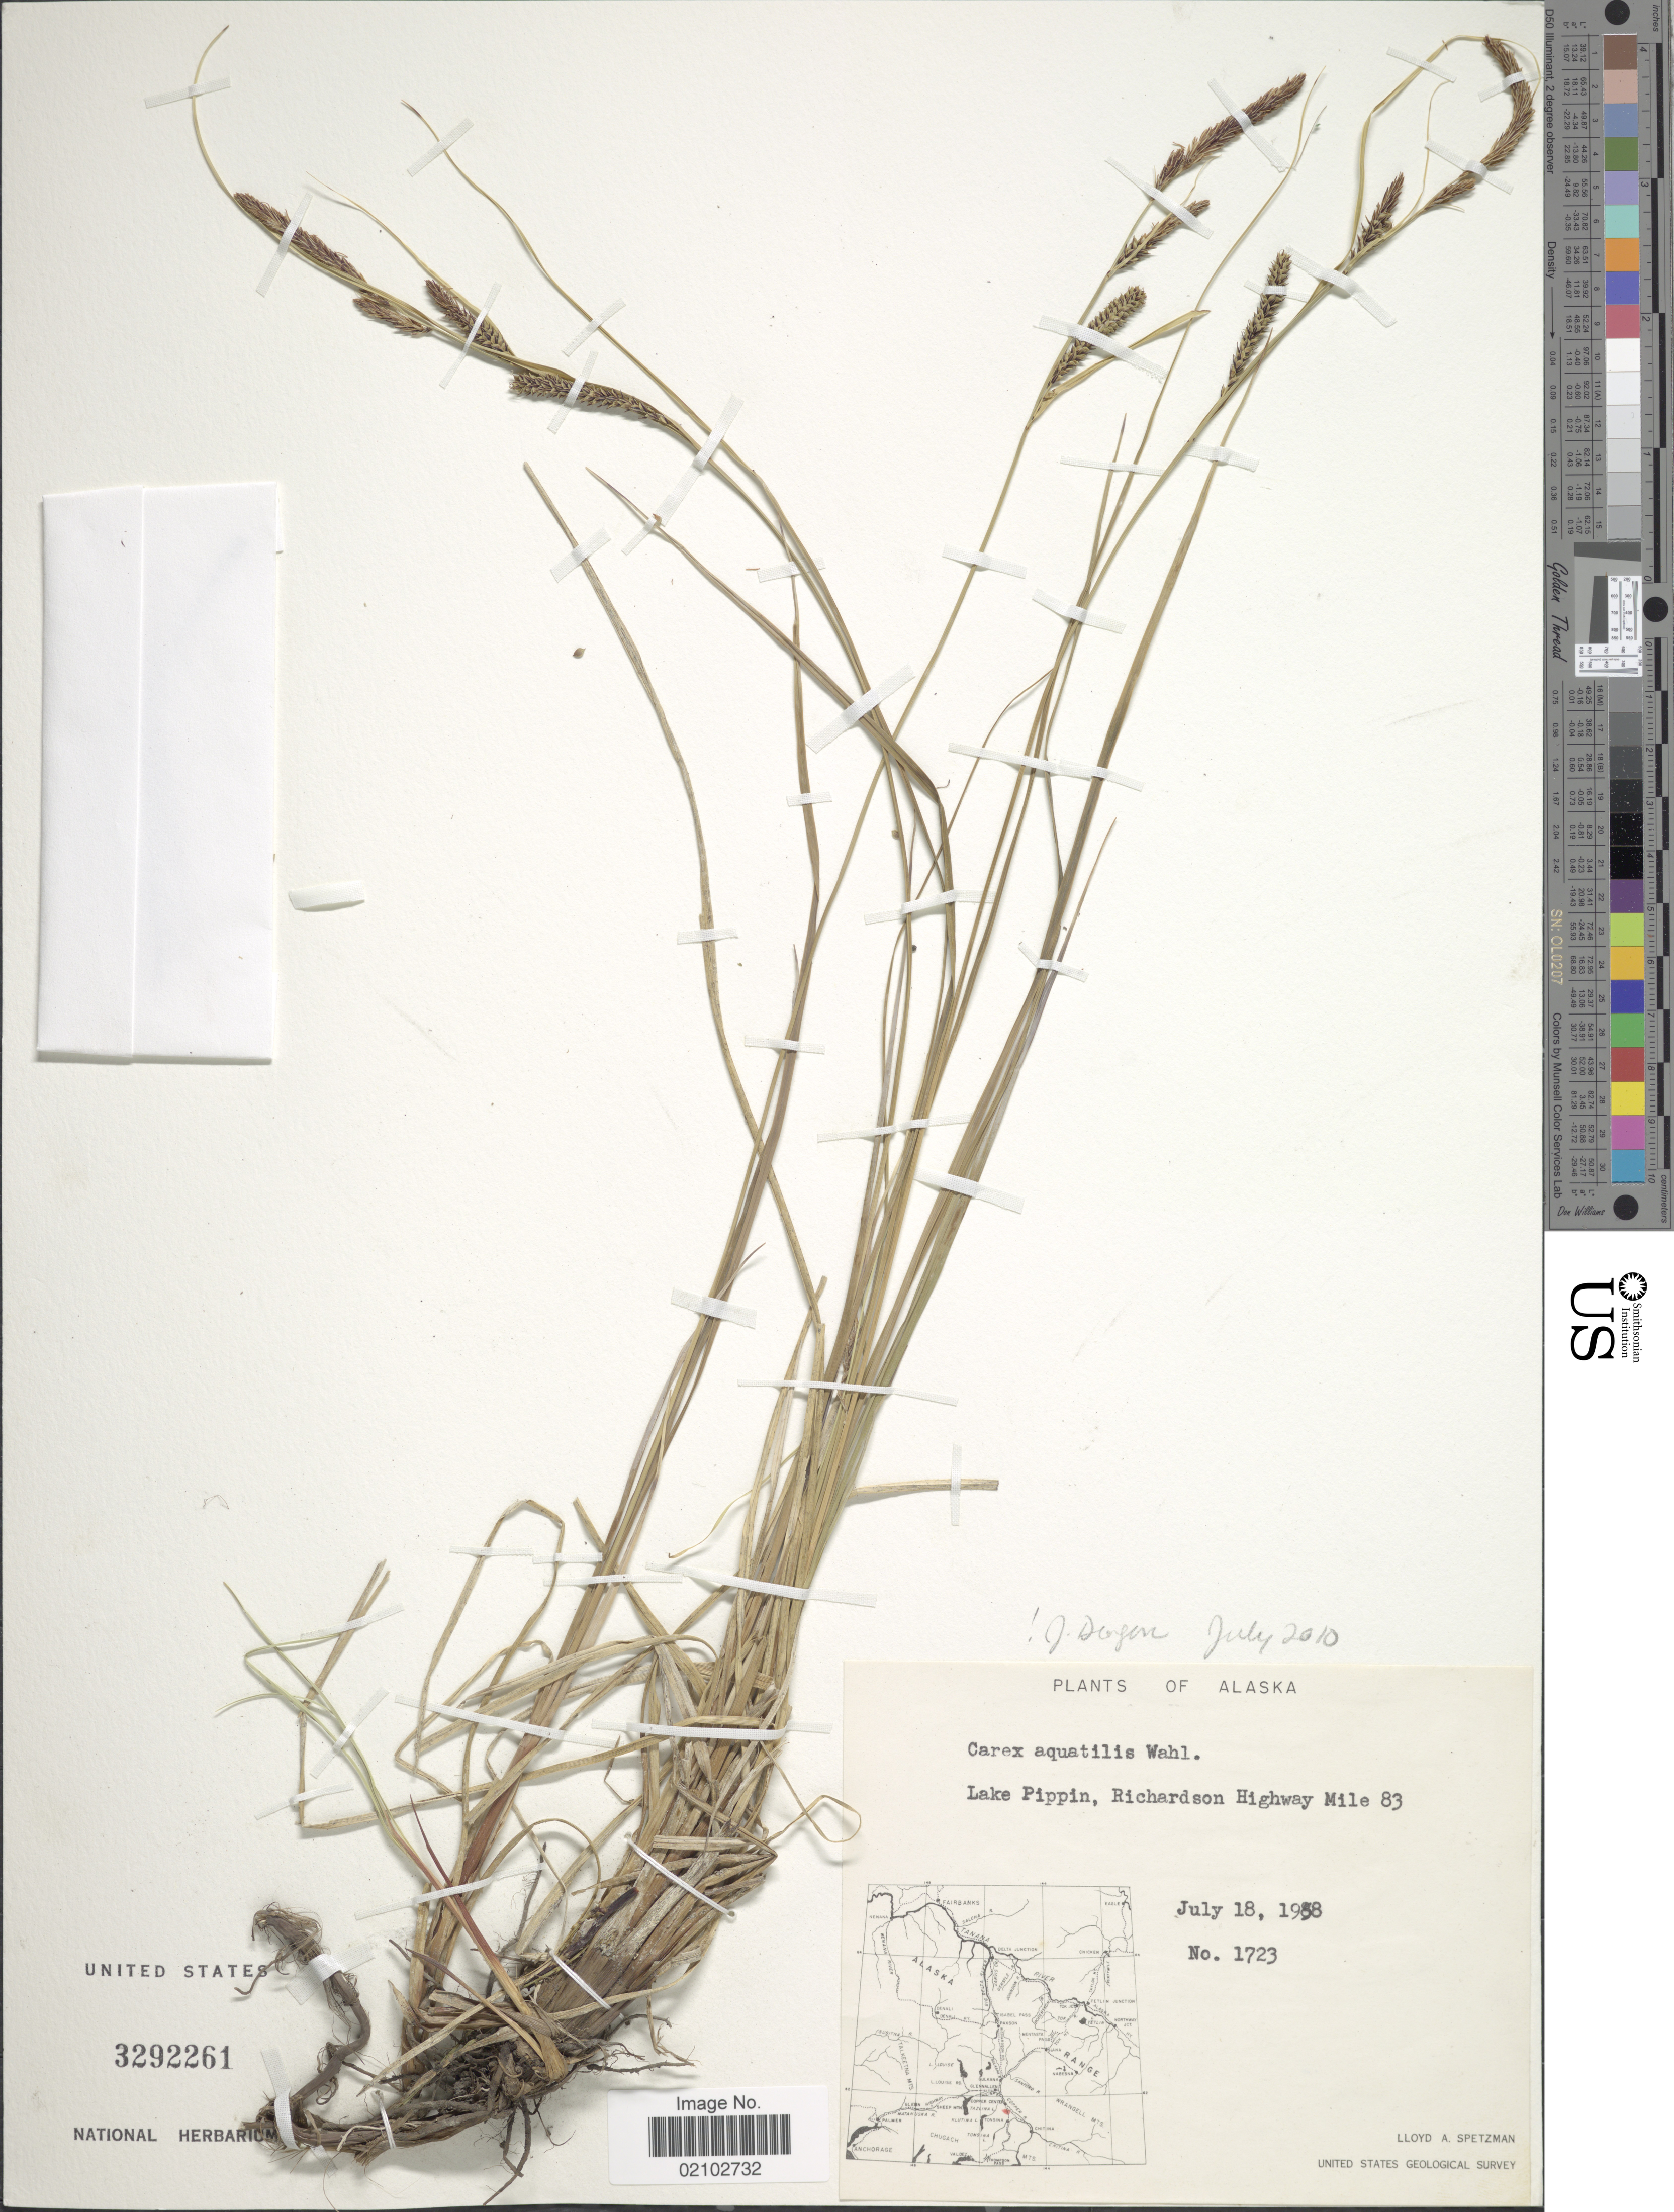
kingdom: Plantae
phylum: Tracheophyta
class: Liliopsida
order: Poales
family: Cyperaceae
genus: Carex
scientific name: Carex aquatilis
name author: Wahlenb.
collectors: L. Spetzman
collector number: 1723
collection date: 1958-07-18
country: United States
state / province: Alaska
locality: Lake Pippin, Richardson Highway Mile 83.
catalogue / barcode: US 3292261